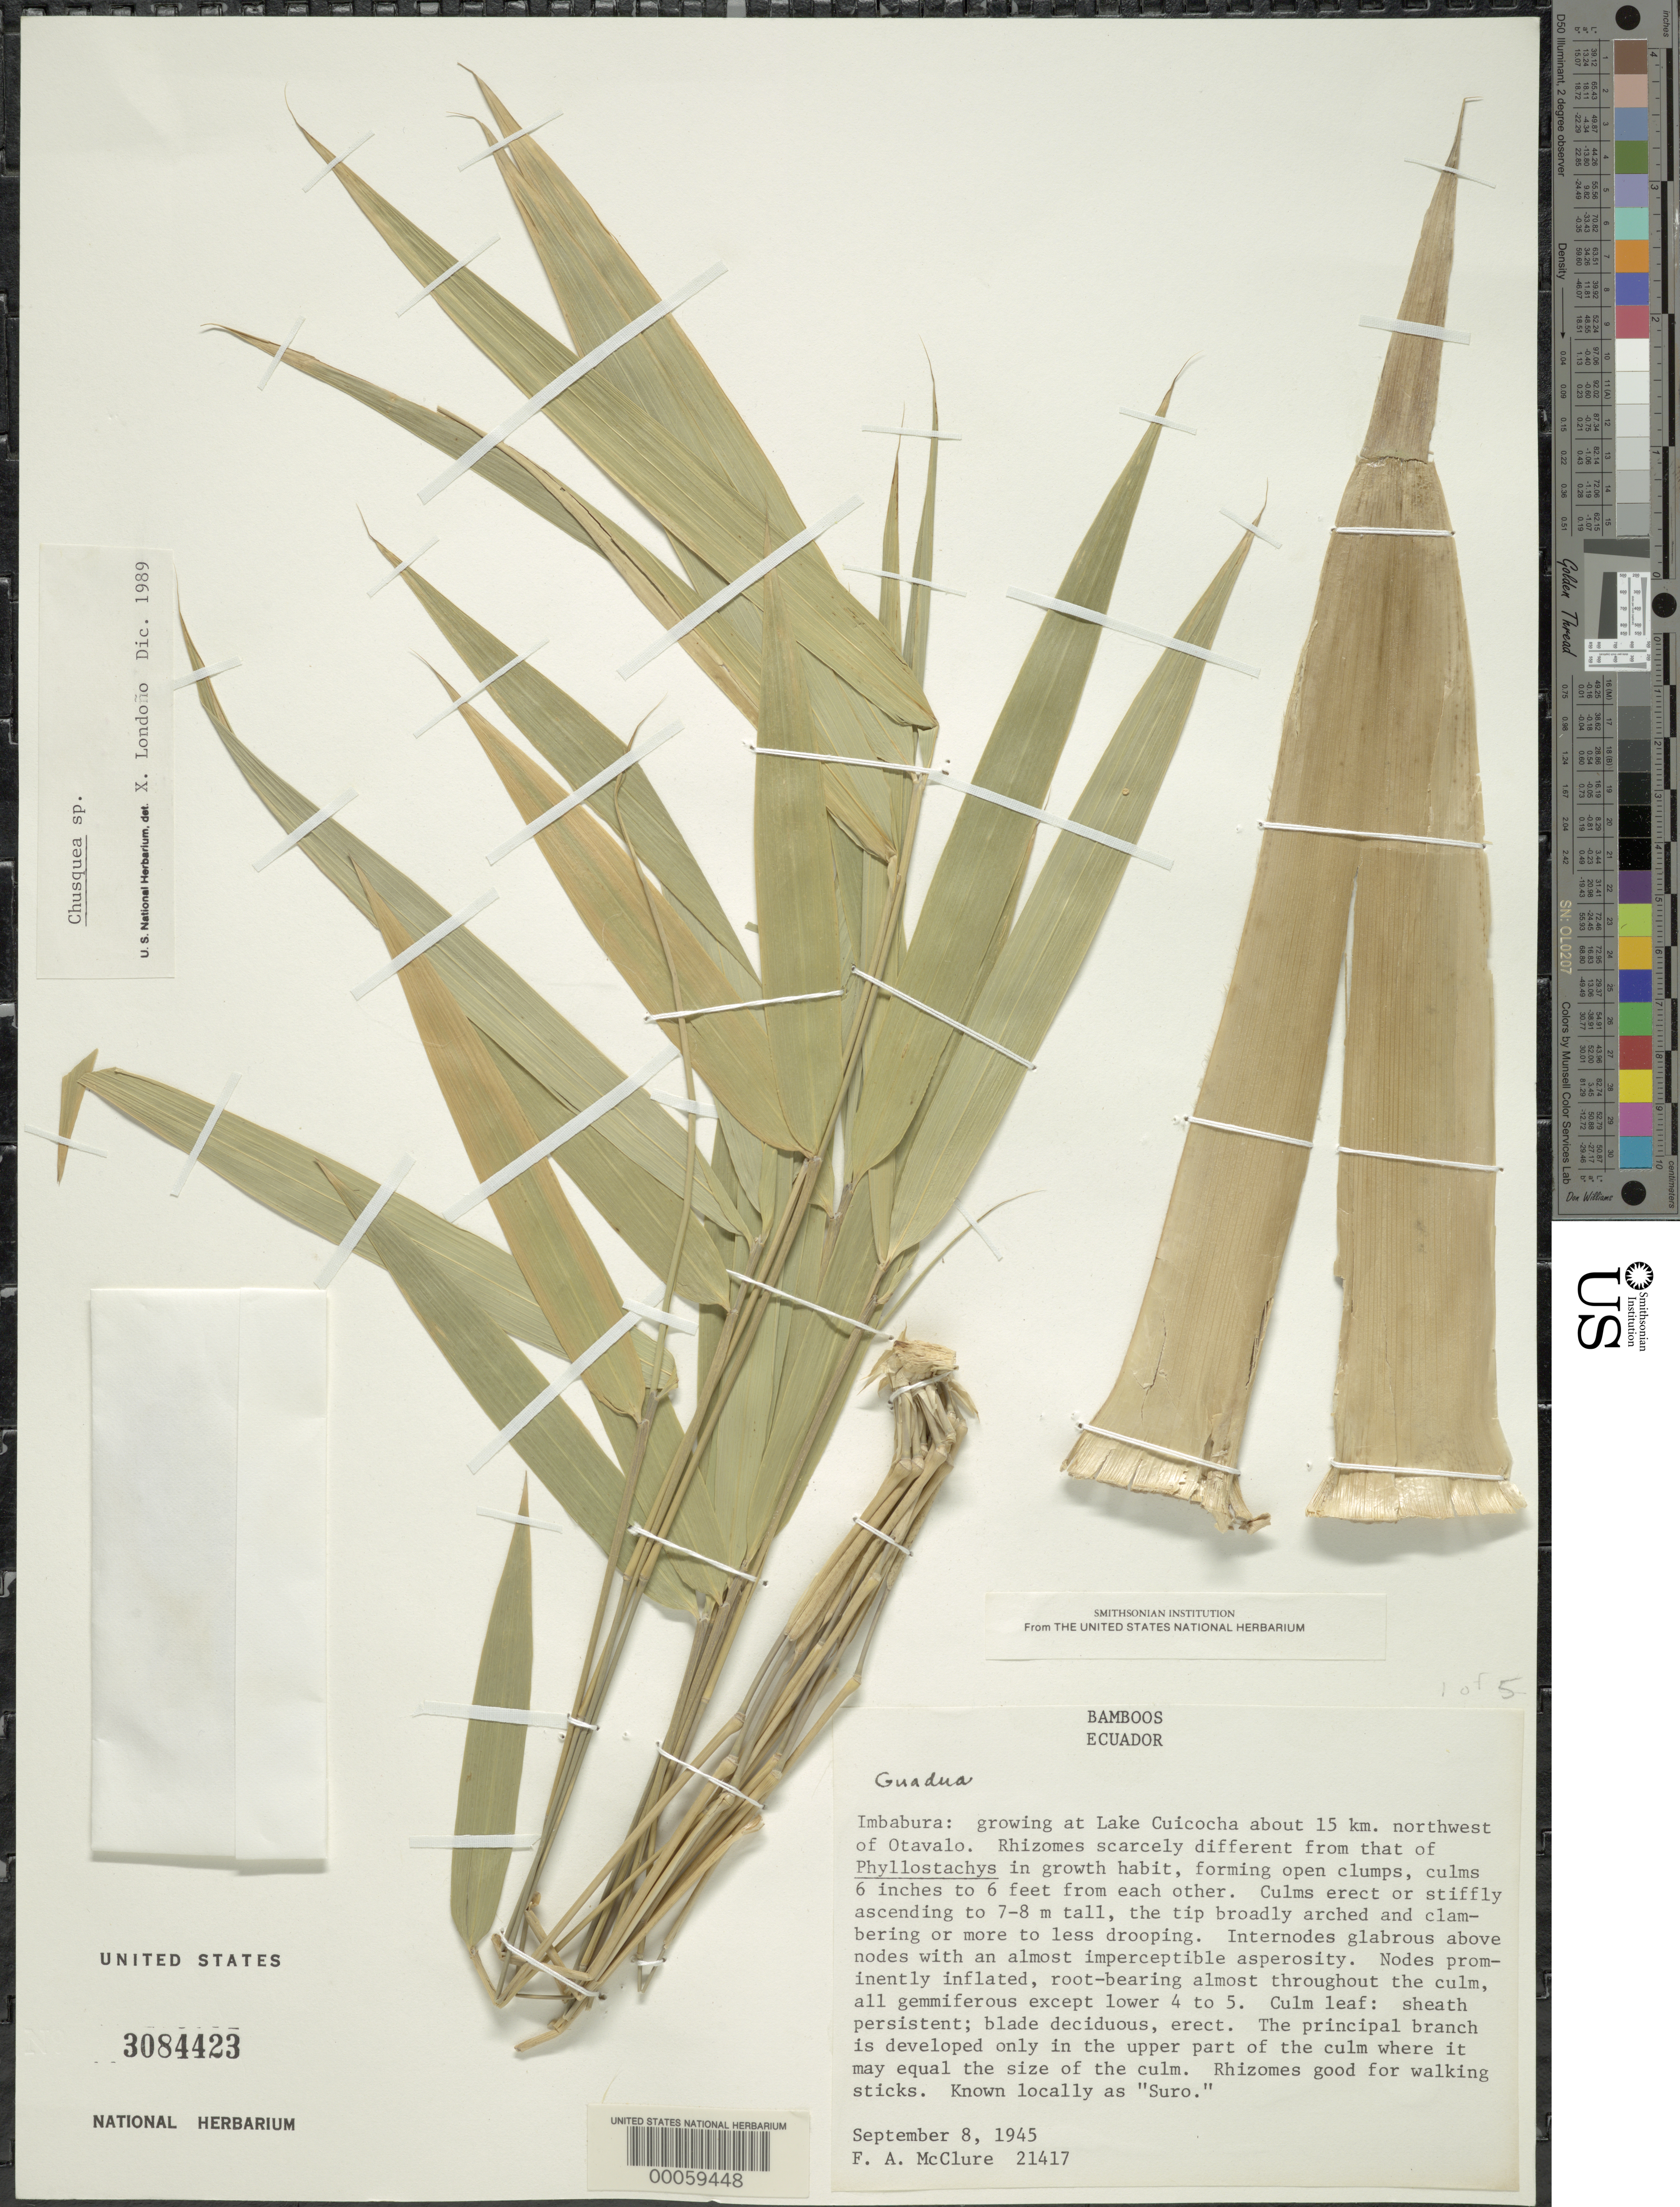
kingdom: Plantae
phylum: Tracheophyta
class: Liliopsida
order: Poales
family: Poaceae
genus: Chusquea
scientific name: Chusquea sp.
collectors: F. A. McClure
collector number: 21417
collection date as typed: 08 Sep 1945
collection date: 1945-09-08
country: Ecuador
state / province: Imbabura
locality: Lake Cuicocha, ca. 15 km NW of Otavalo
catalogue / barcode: US 3084423